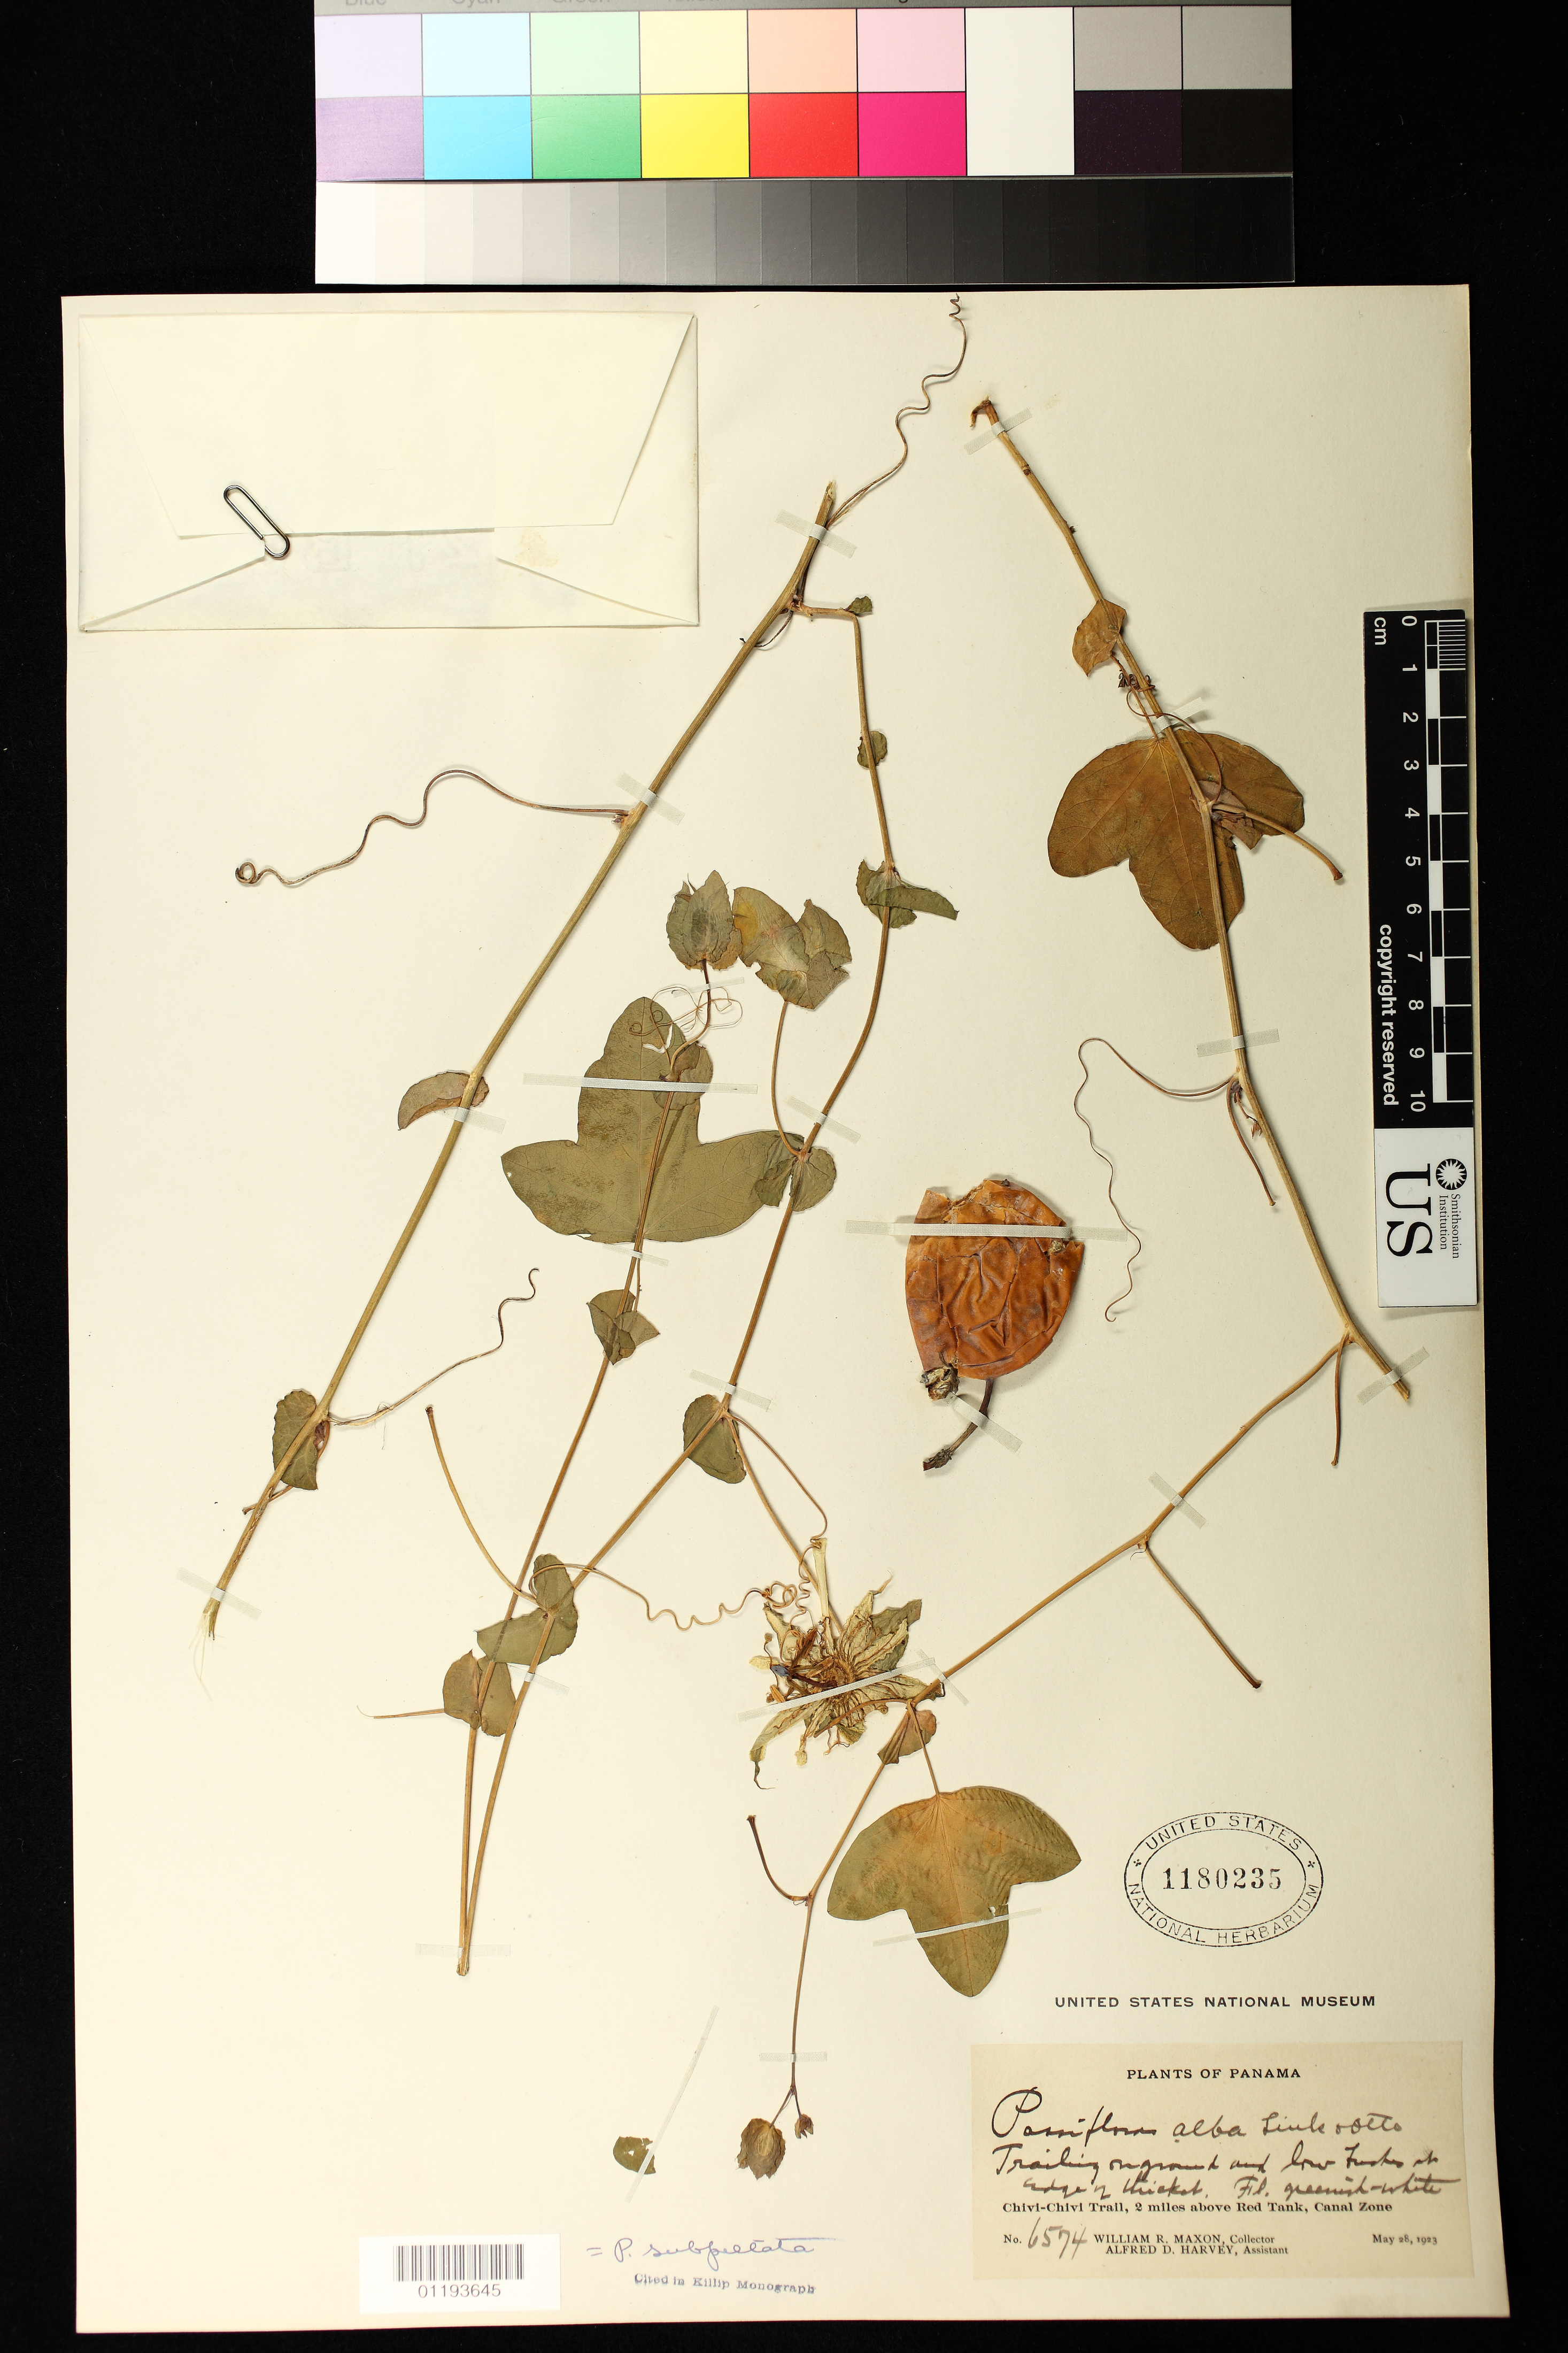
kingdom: Plantae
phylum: Tracheophyta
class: Magnoliopsida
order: Malpighiales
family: Passifloraceae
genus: Passiflora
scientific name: Passiflora subpeltata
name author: Ortega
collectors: W. R. Maxon & A. D. Harvey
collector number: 6574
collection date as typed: May 28 1923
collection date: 1923-05-28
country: Panama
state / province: Panamá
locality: Chivi-Chivi Trail, 2 miles above Red Tank, Canal Zone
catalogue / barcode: US 1180235